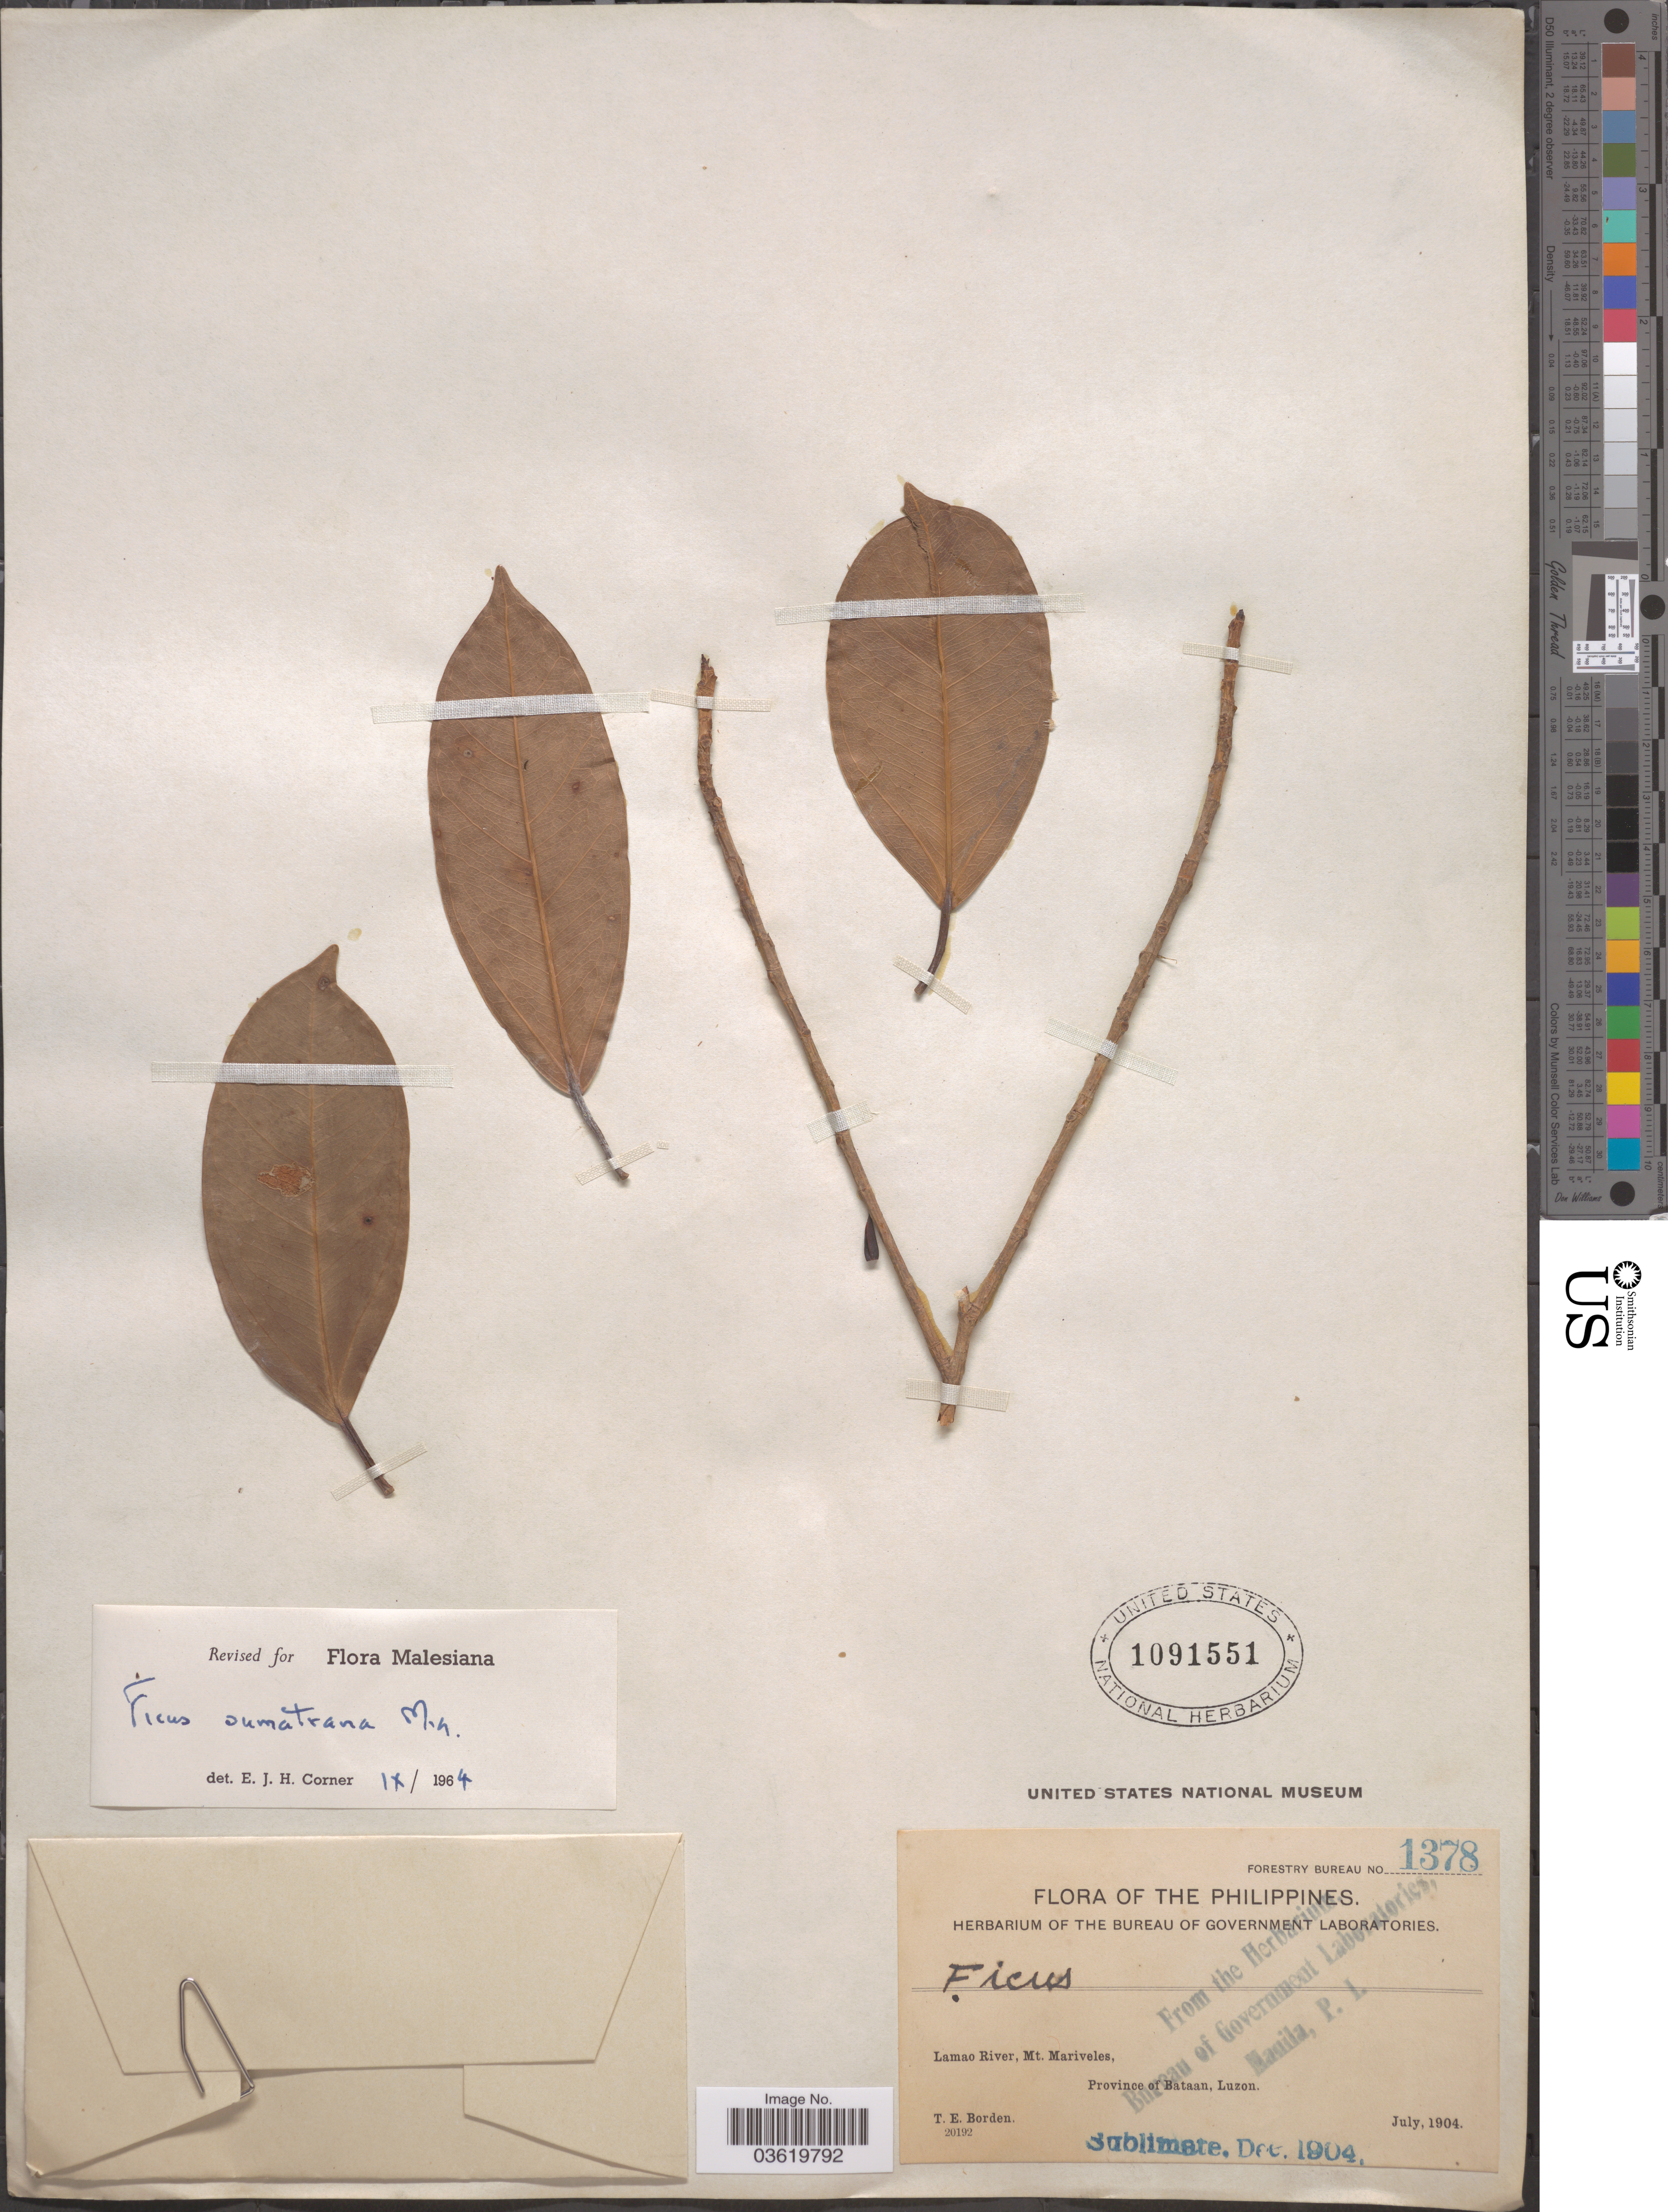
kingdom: Plantae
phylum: Tracheophyta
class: Magnoliopsida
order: Rosales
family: Moraceae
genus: Ficus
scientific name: Ficus sumatrana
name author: Miq.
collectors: T. E. Borden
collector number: Forestry Bureau 1378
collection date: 1904-07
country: Philippines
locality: Lamao River, Mt. Mariveles, Province of Bataan, Luzon.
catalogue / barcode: US 1091551